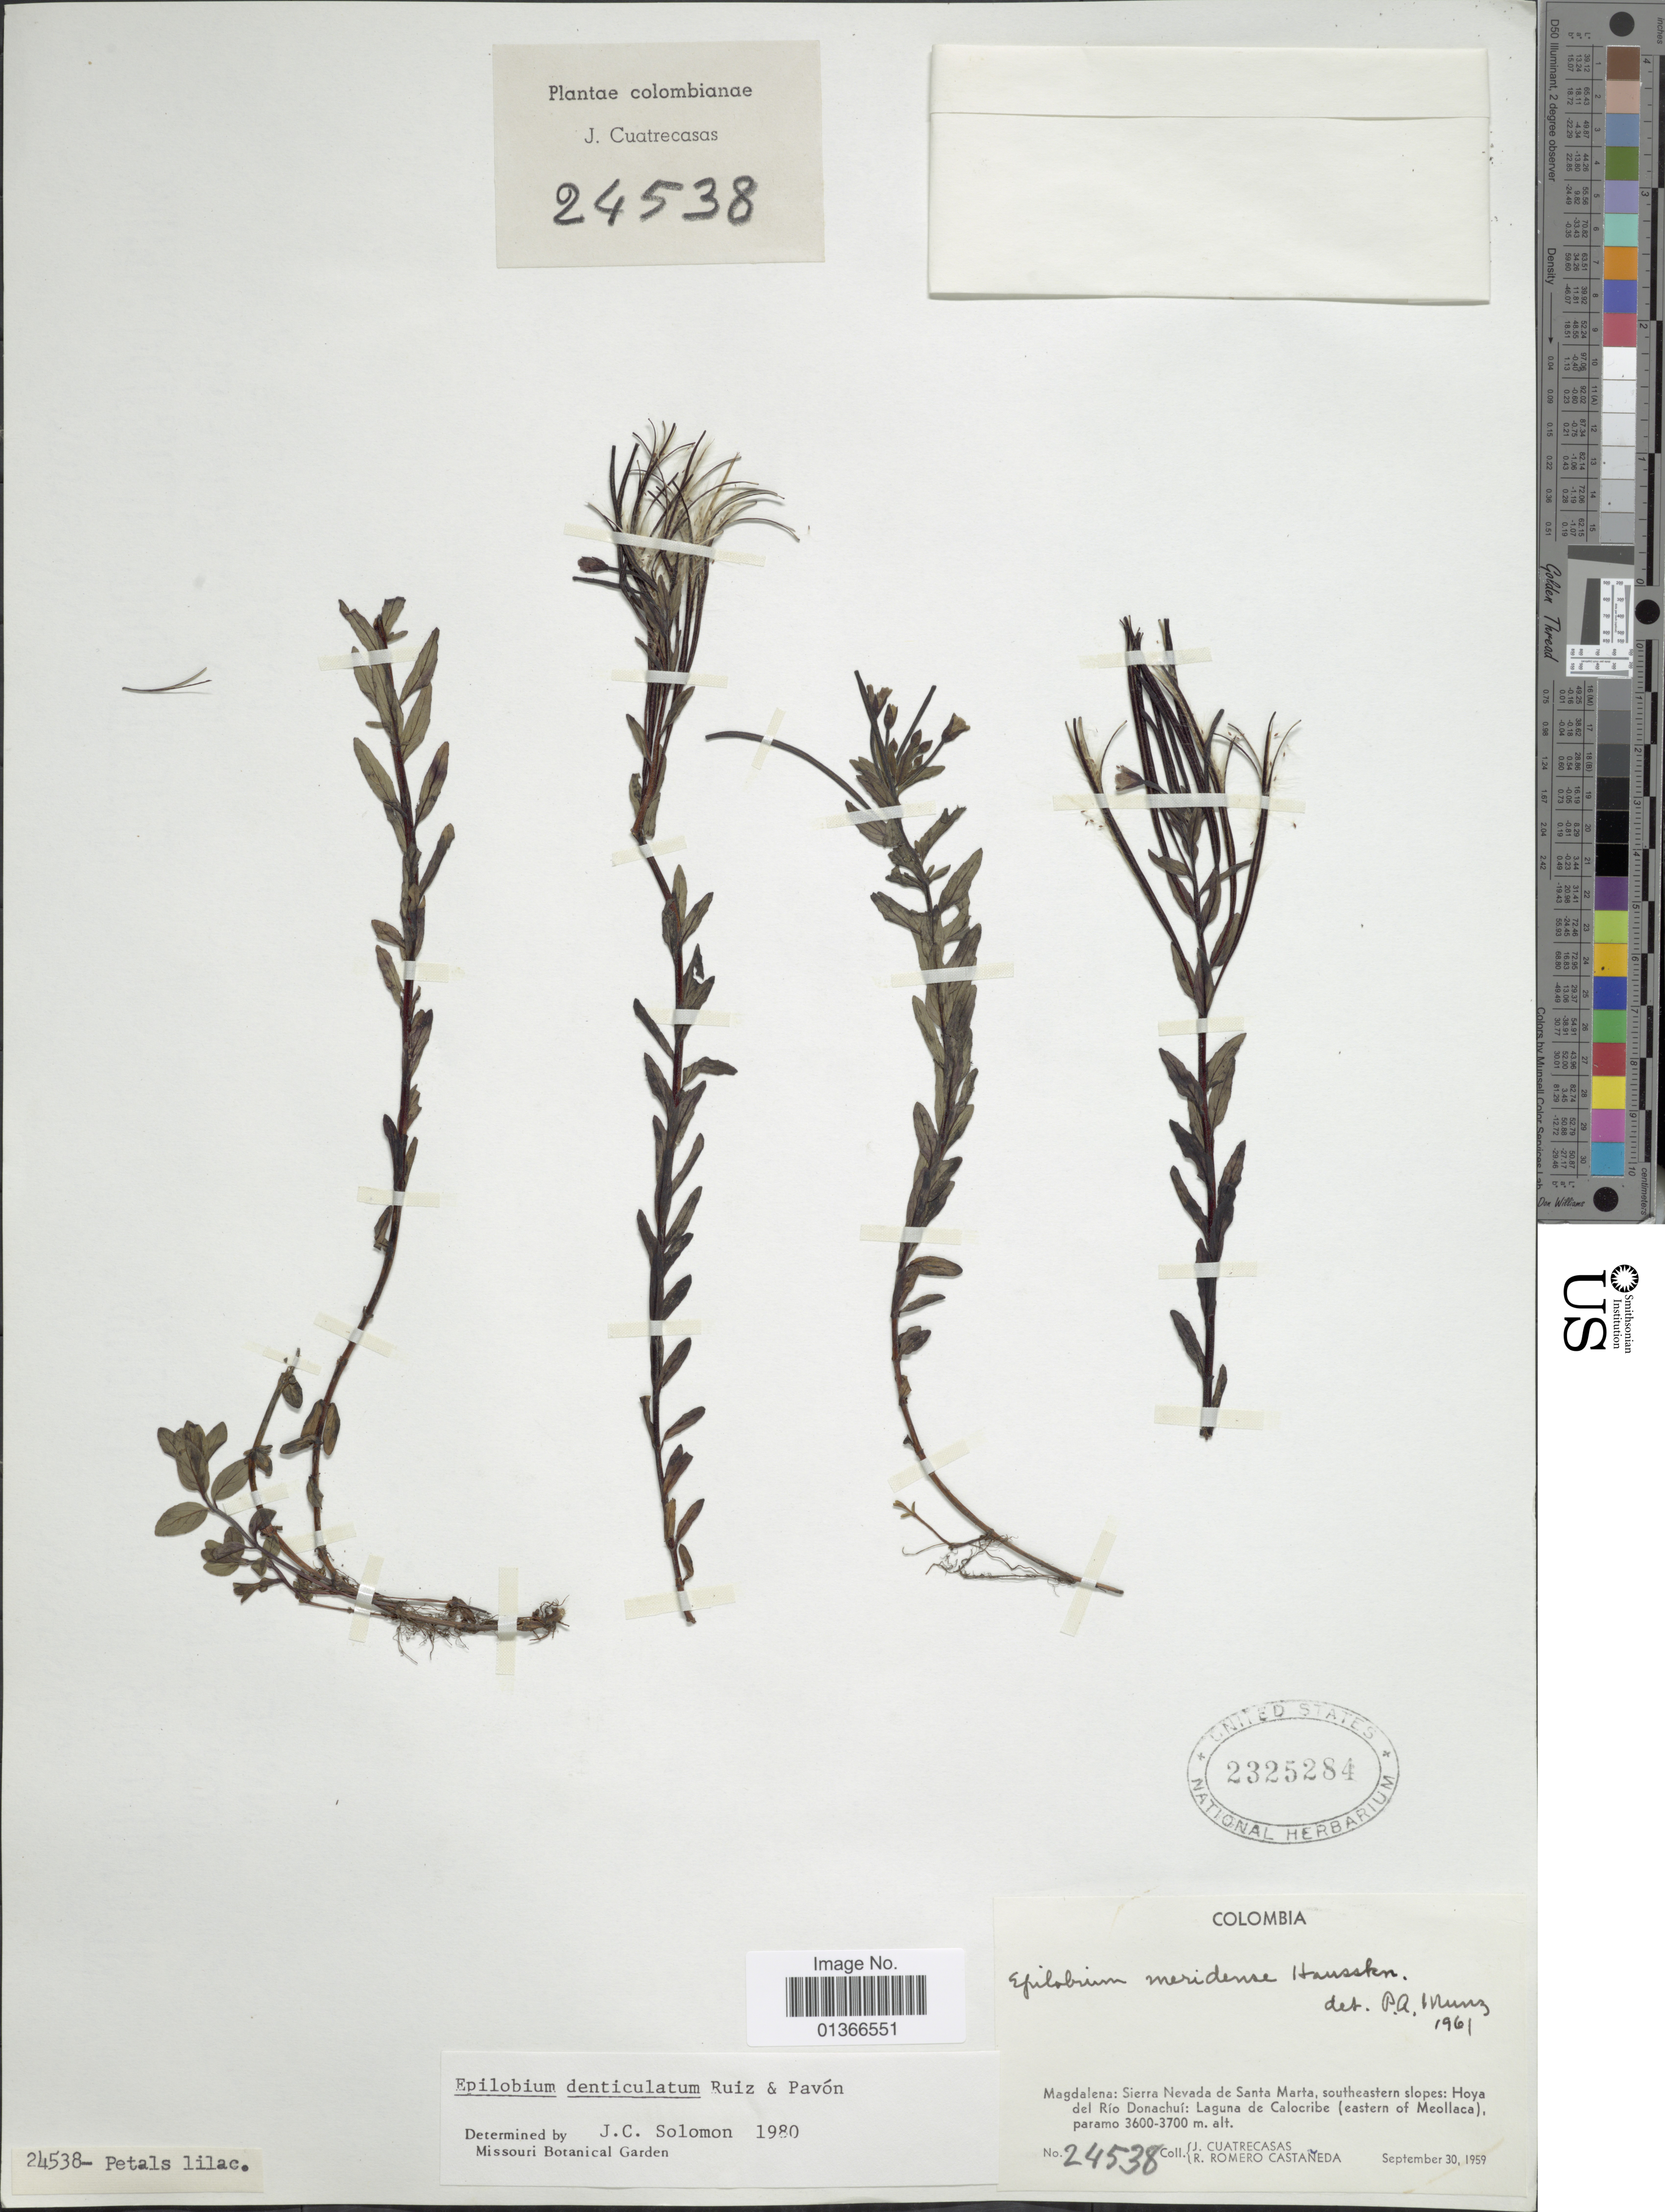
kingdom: Plantae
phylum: Tracheophyta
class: Magnoliopsida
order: Myrtales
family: Onagraceae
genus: Epilobium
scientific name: Epilobium denticulatum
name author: Ruiz & Pav.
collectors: J. Cuatrecasas & R. Romero Castañeda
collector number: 24538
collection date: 1959-09-30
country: Colombia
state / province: Magdalena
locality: Sierra Nevada de Santa Marta, southeastern slopes: Hoya del Río Donachuí: Laguna de Calocribe (eastern of Meollaca).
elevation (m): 3600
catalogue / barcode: US 2325284